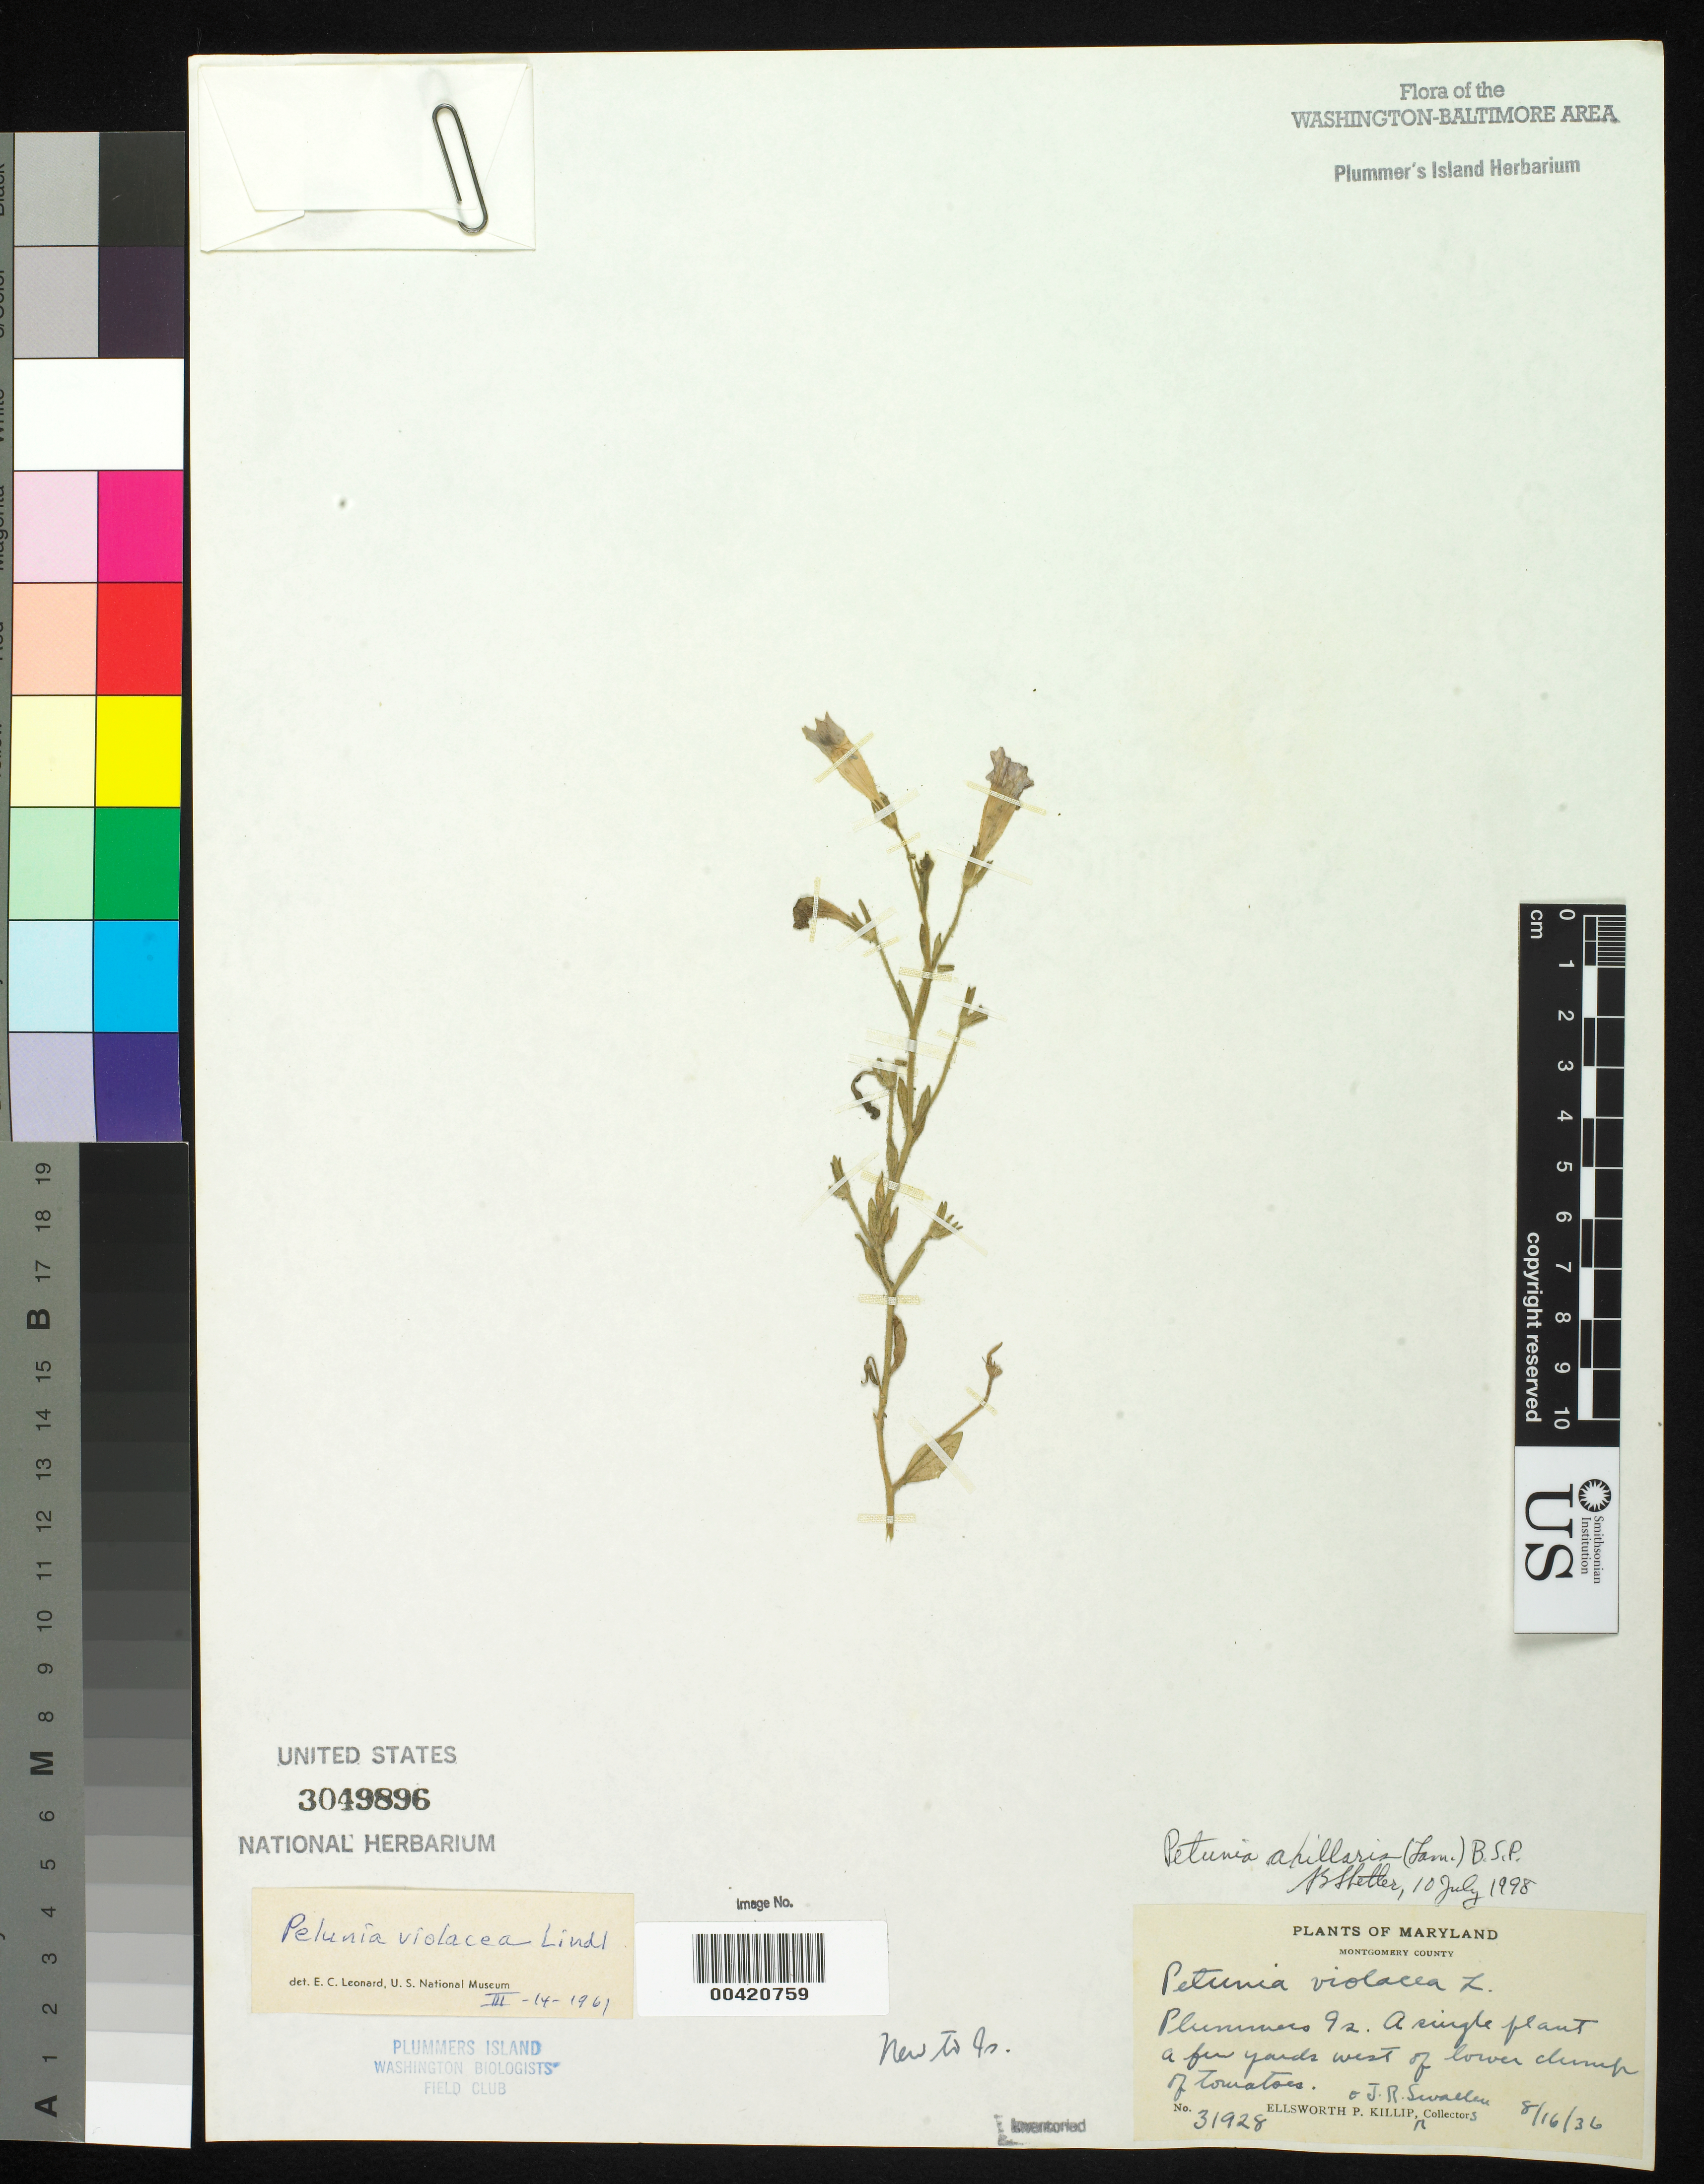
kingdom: Plantae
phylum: Tracheophyta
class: Magnoliopsida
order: Solanales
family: Solanaceae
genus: Petunia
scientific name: Petunia integrifolia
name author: (Hook.) Schinz & Thell.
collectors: E. P. Killip & J. R. Swallen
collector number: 31928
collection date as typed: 16 Aug 1936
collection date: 1936-08-16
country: United States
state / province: Maryland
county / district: Montgomery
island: Plummers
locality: Plummer's Island; few yards west of lower clump of tomatoes Plummers Island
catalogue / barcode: US 3049896